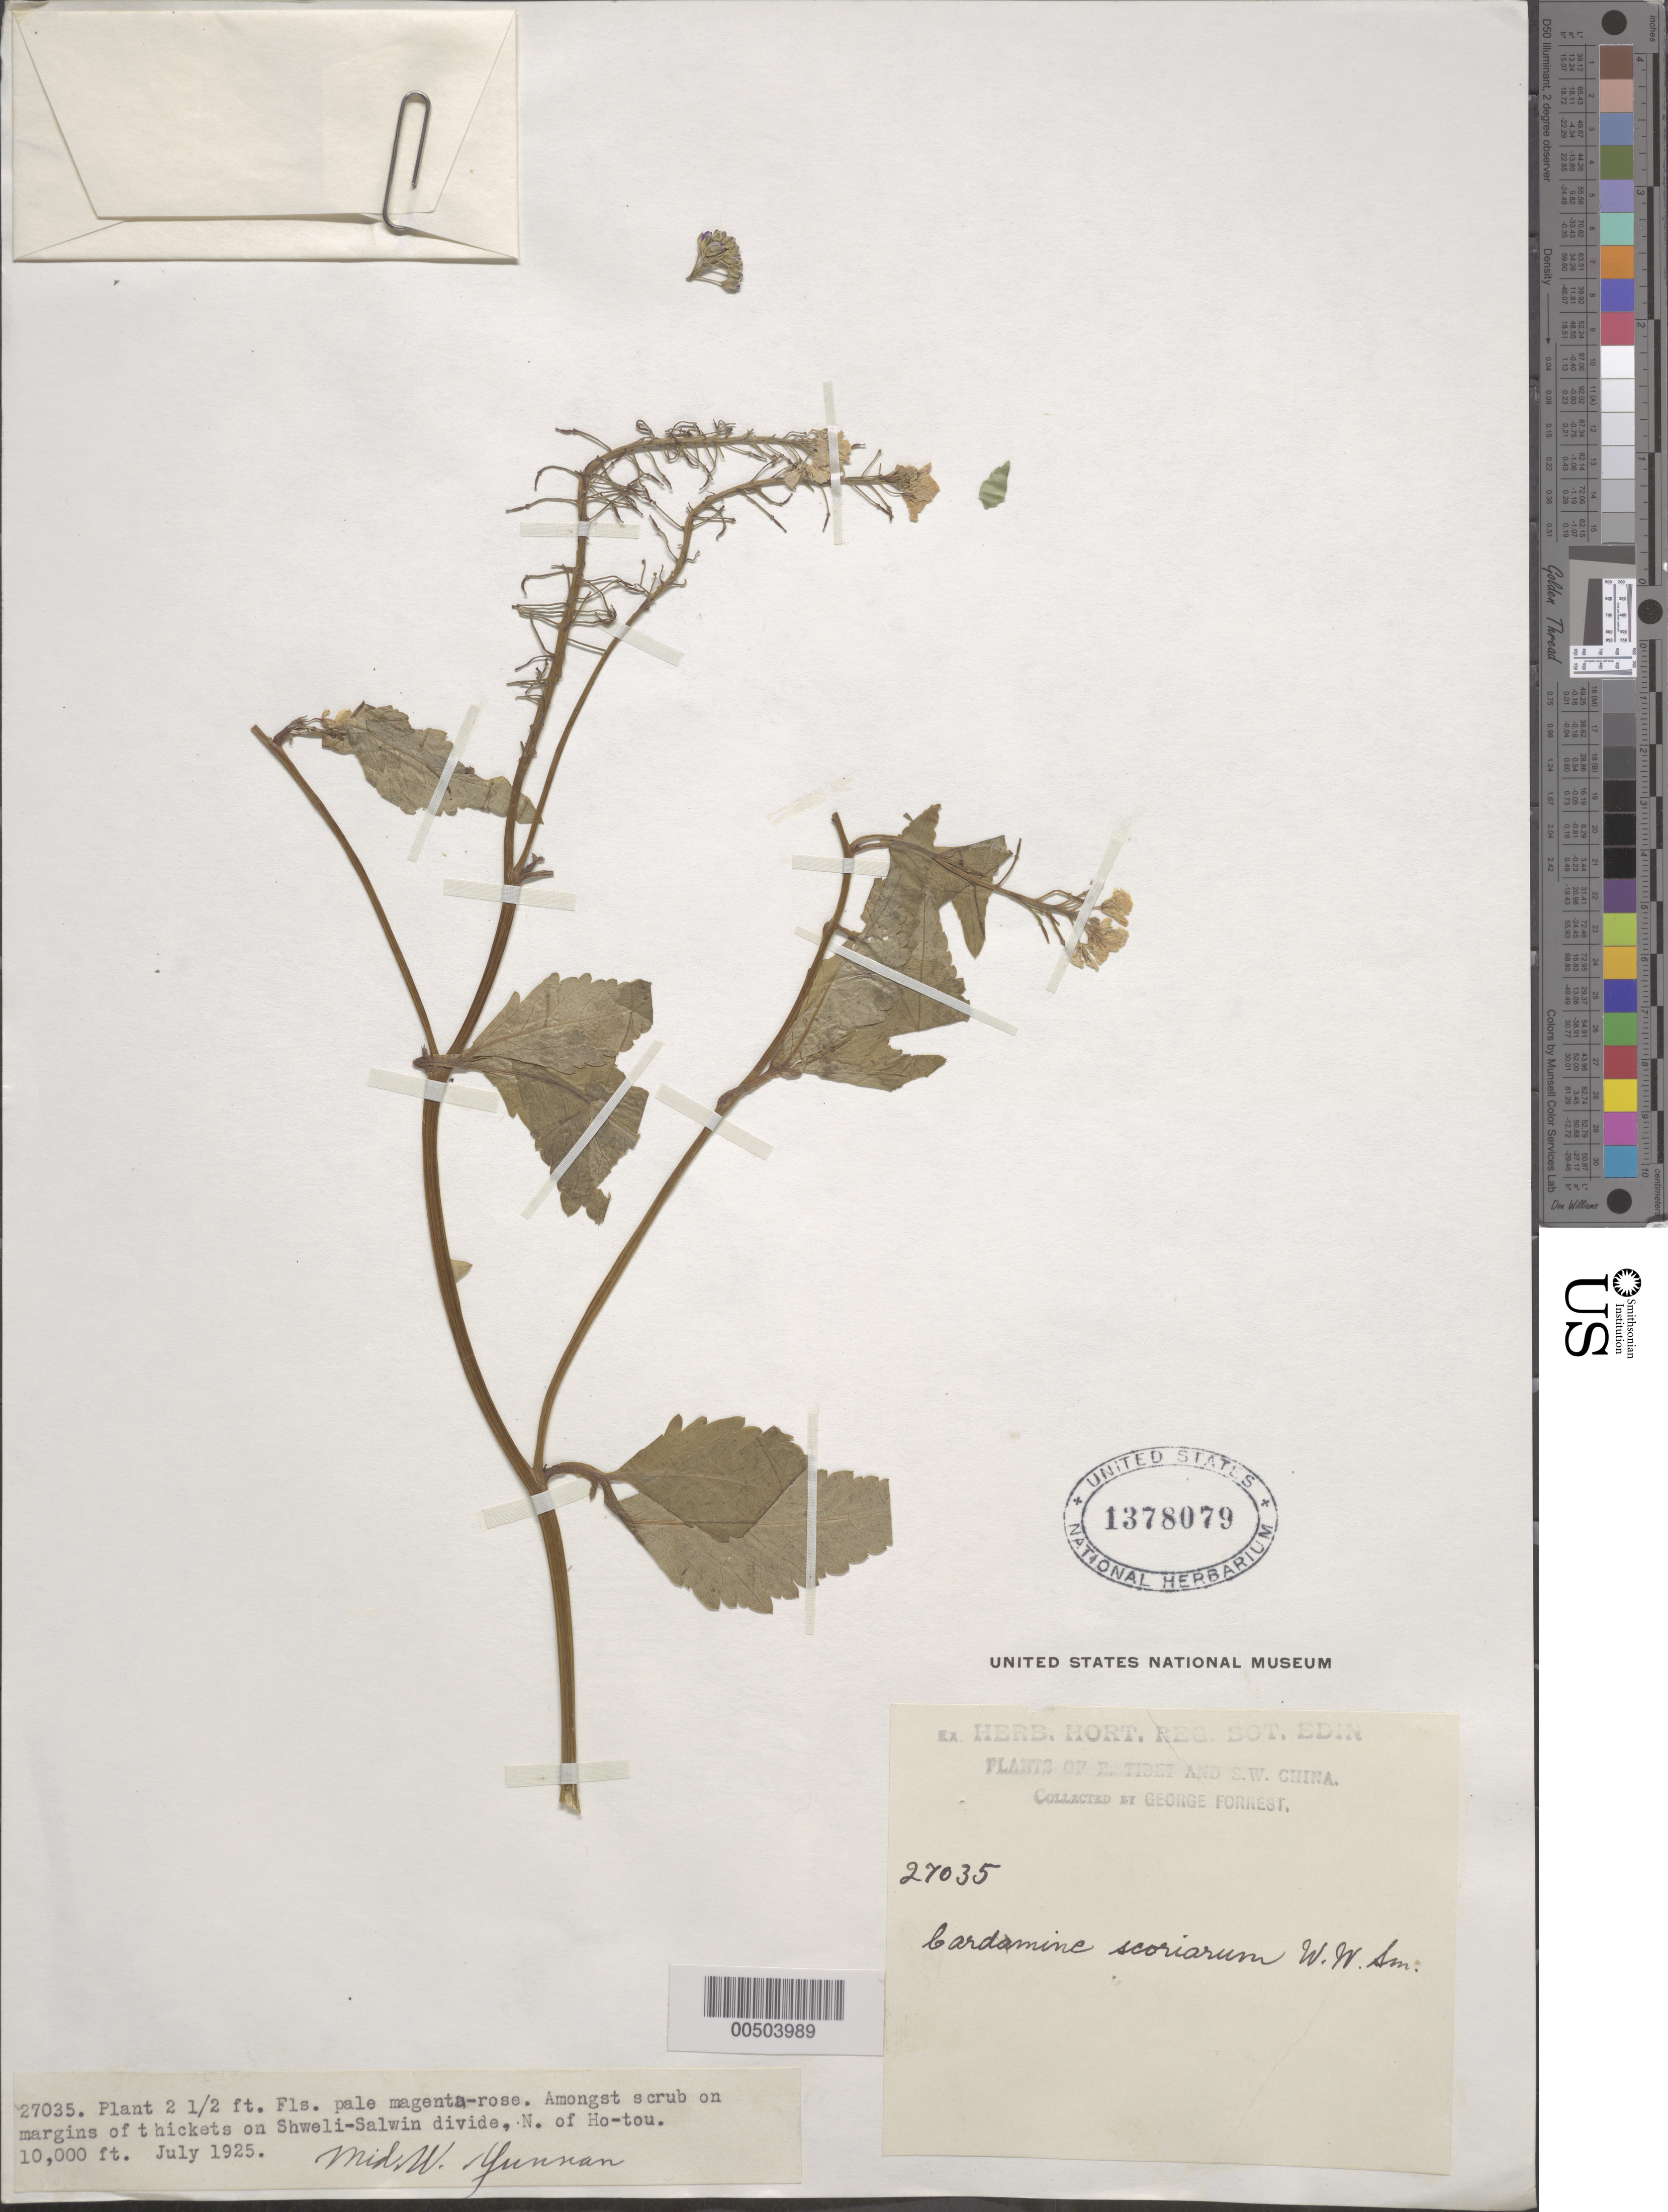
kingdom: Plantae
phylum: Tracheophyta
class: Magnoliopsida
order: Brassicales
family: Brassicaceae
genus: Cardamine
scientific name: Cardamine scoriarum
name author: W.W. Sm.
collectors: G. Forrest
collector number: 27035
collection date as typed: Jul 1925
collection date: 1925-07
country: China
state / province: Yunnan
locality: Amongst scrub on margins of thickets on Shweli-Salwin divide, N. of Ho-tou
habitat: Plant 2 1/2 ft. Fls. pale magenta-rose.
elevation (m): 3048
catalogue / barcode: US 1378079